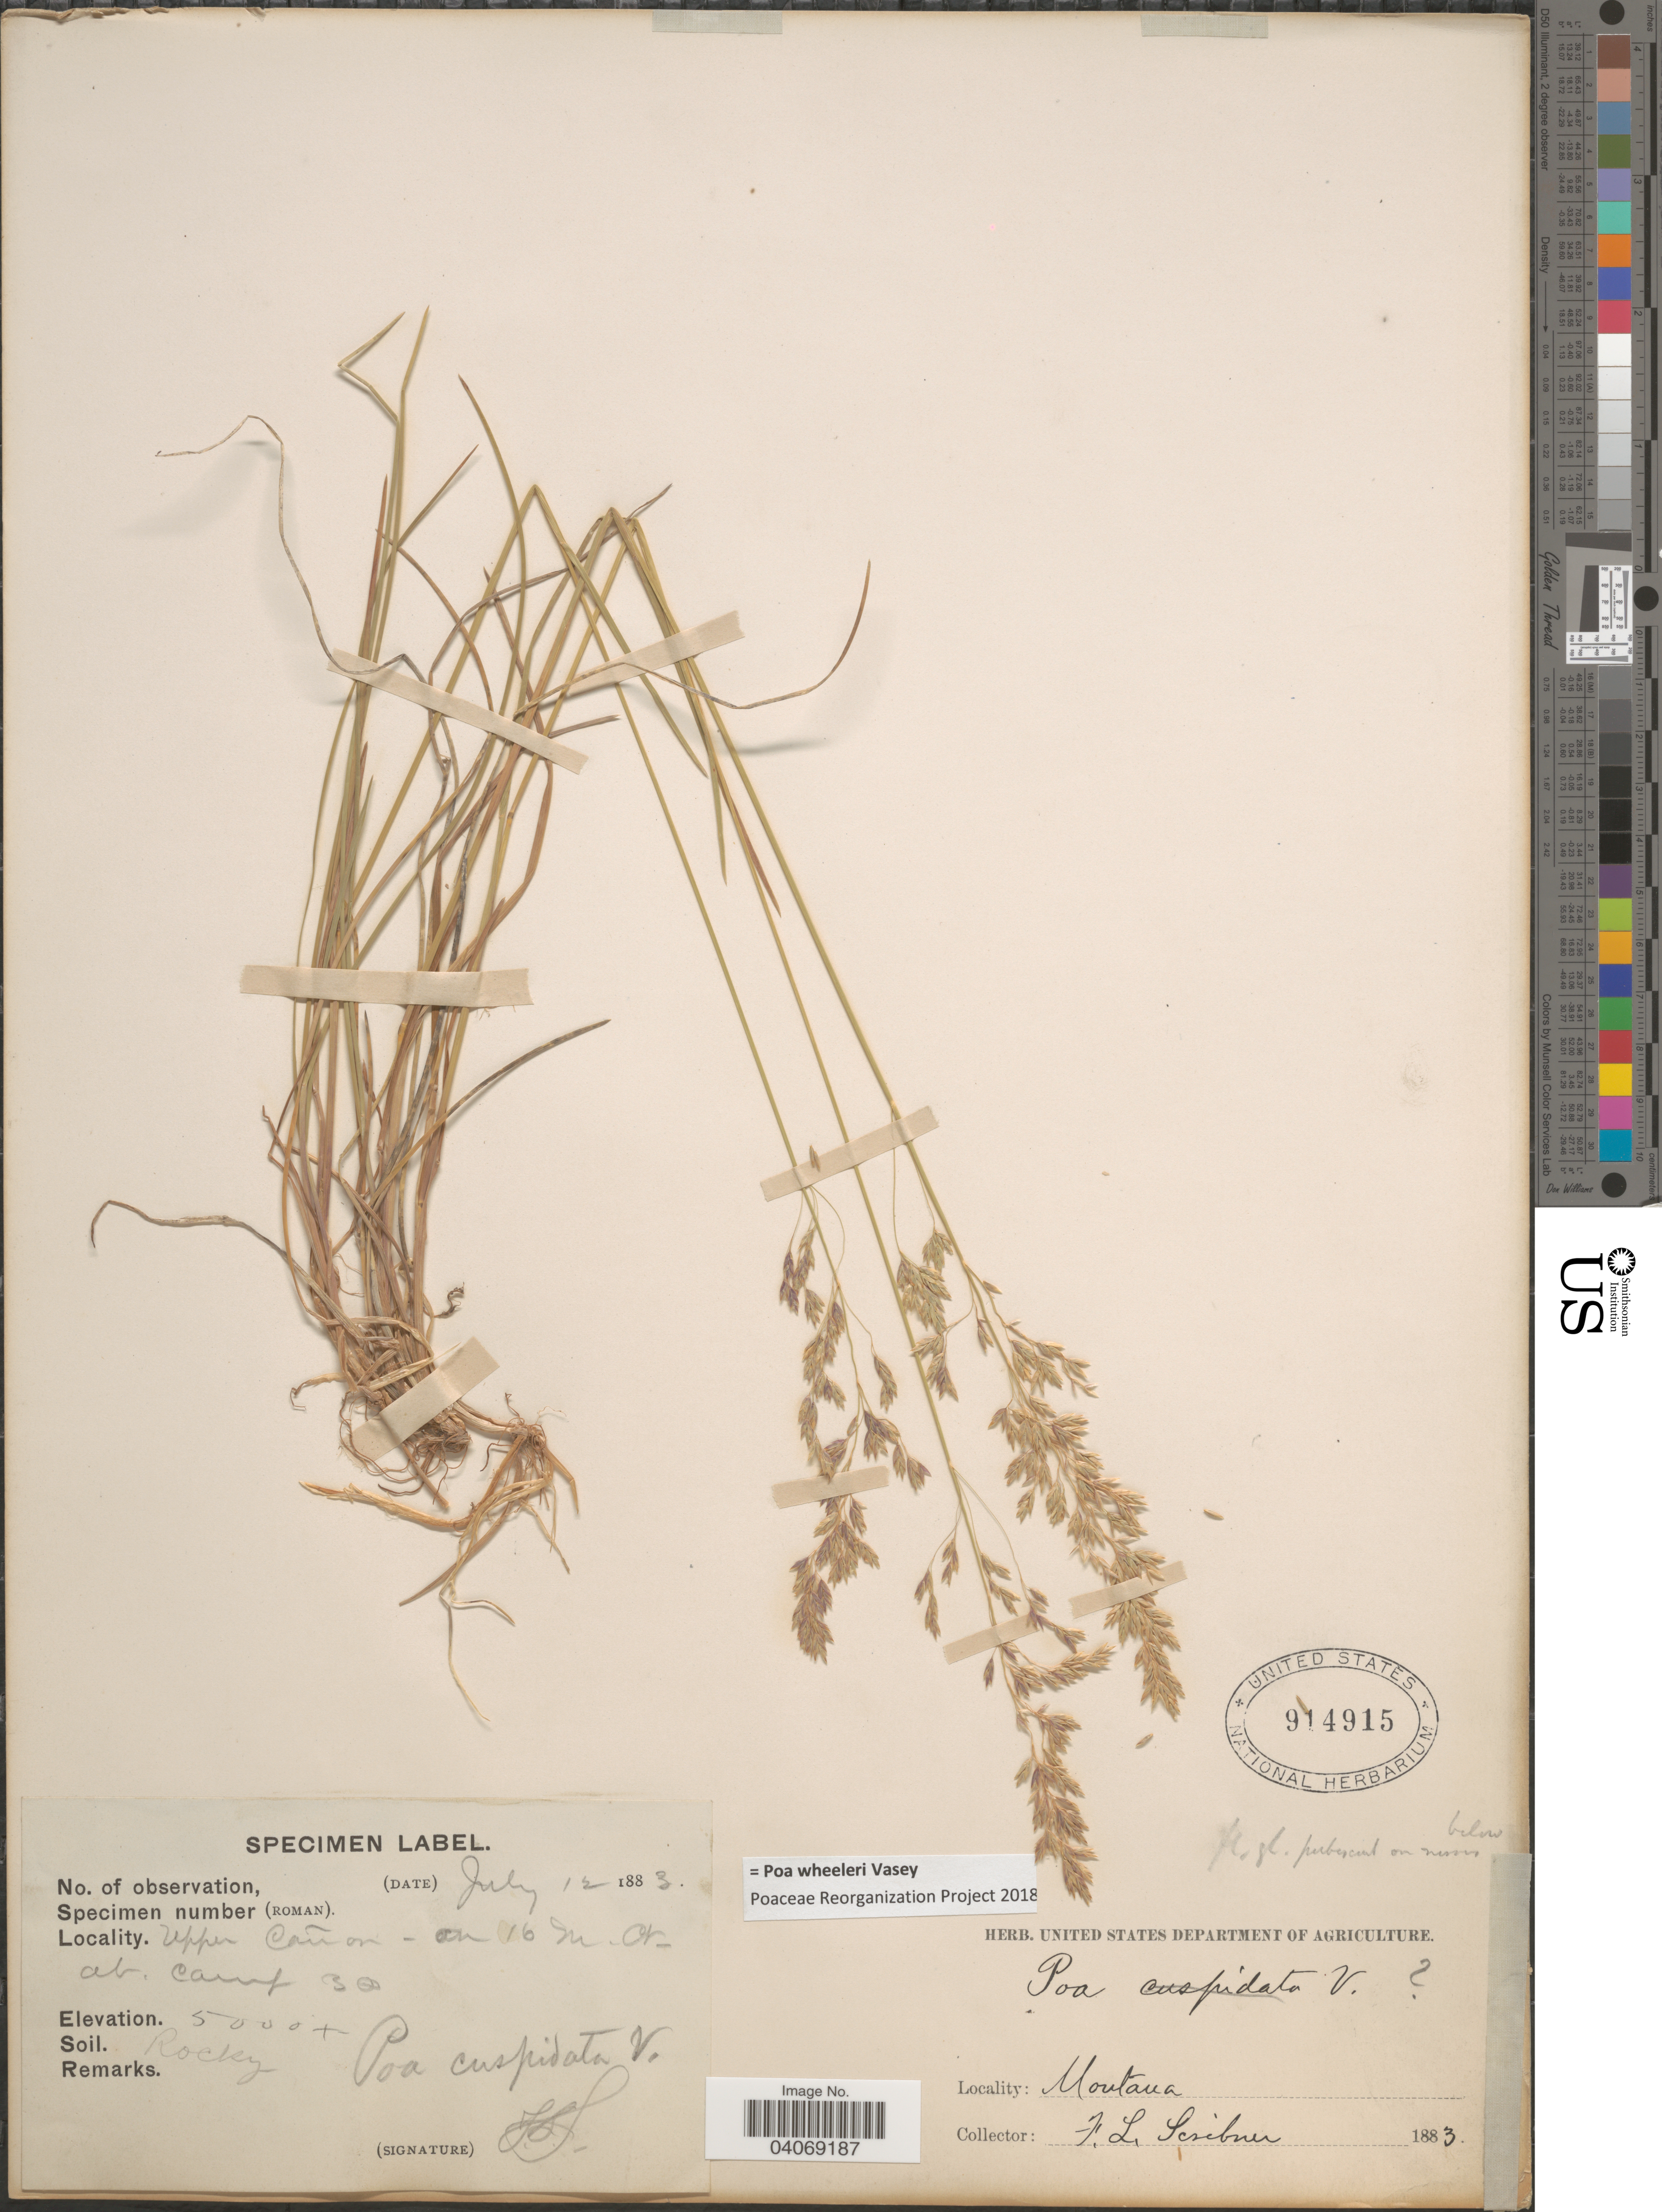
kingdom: Plantae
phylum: Tracheophyta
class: Liliopsida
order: Poales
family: Poaceae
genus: Poa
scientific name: Poa wheeleri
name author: Vasey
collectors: F. L. Scribner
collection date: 1883-07-12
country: United States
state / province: Montana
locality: Upper Cañon - on 16 m. Or. at camp 30.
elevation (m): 1524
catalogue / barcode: US 914915